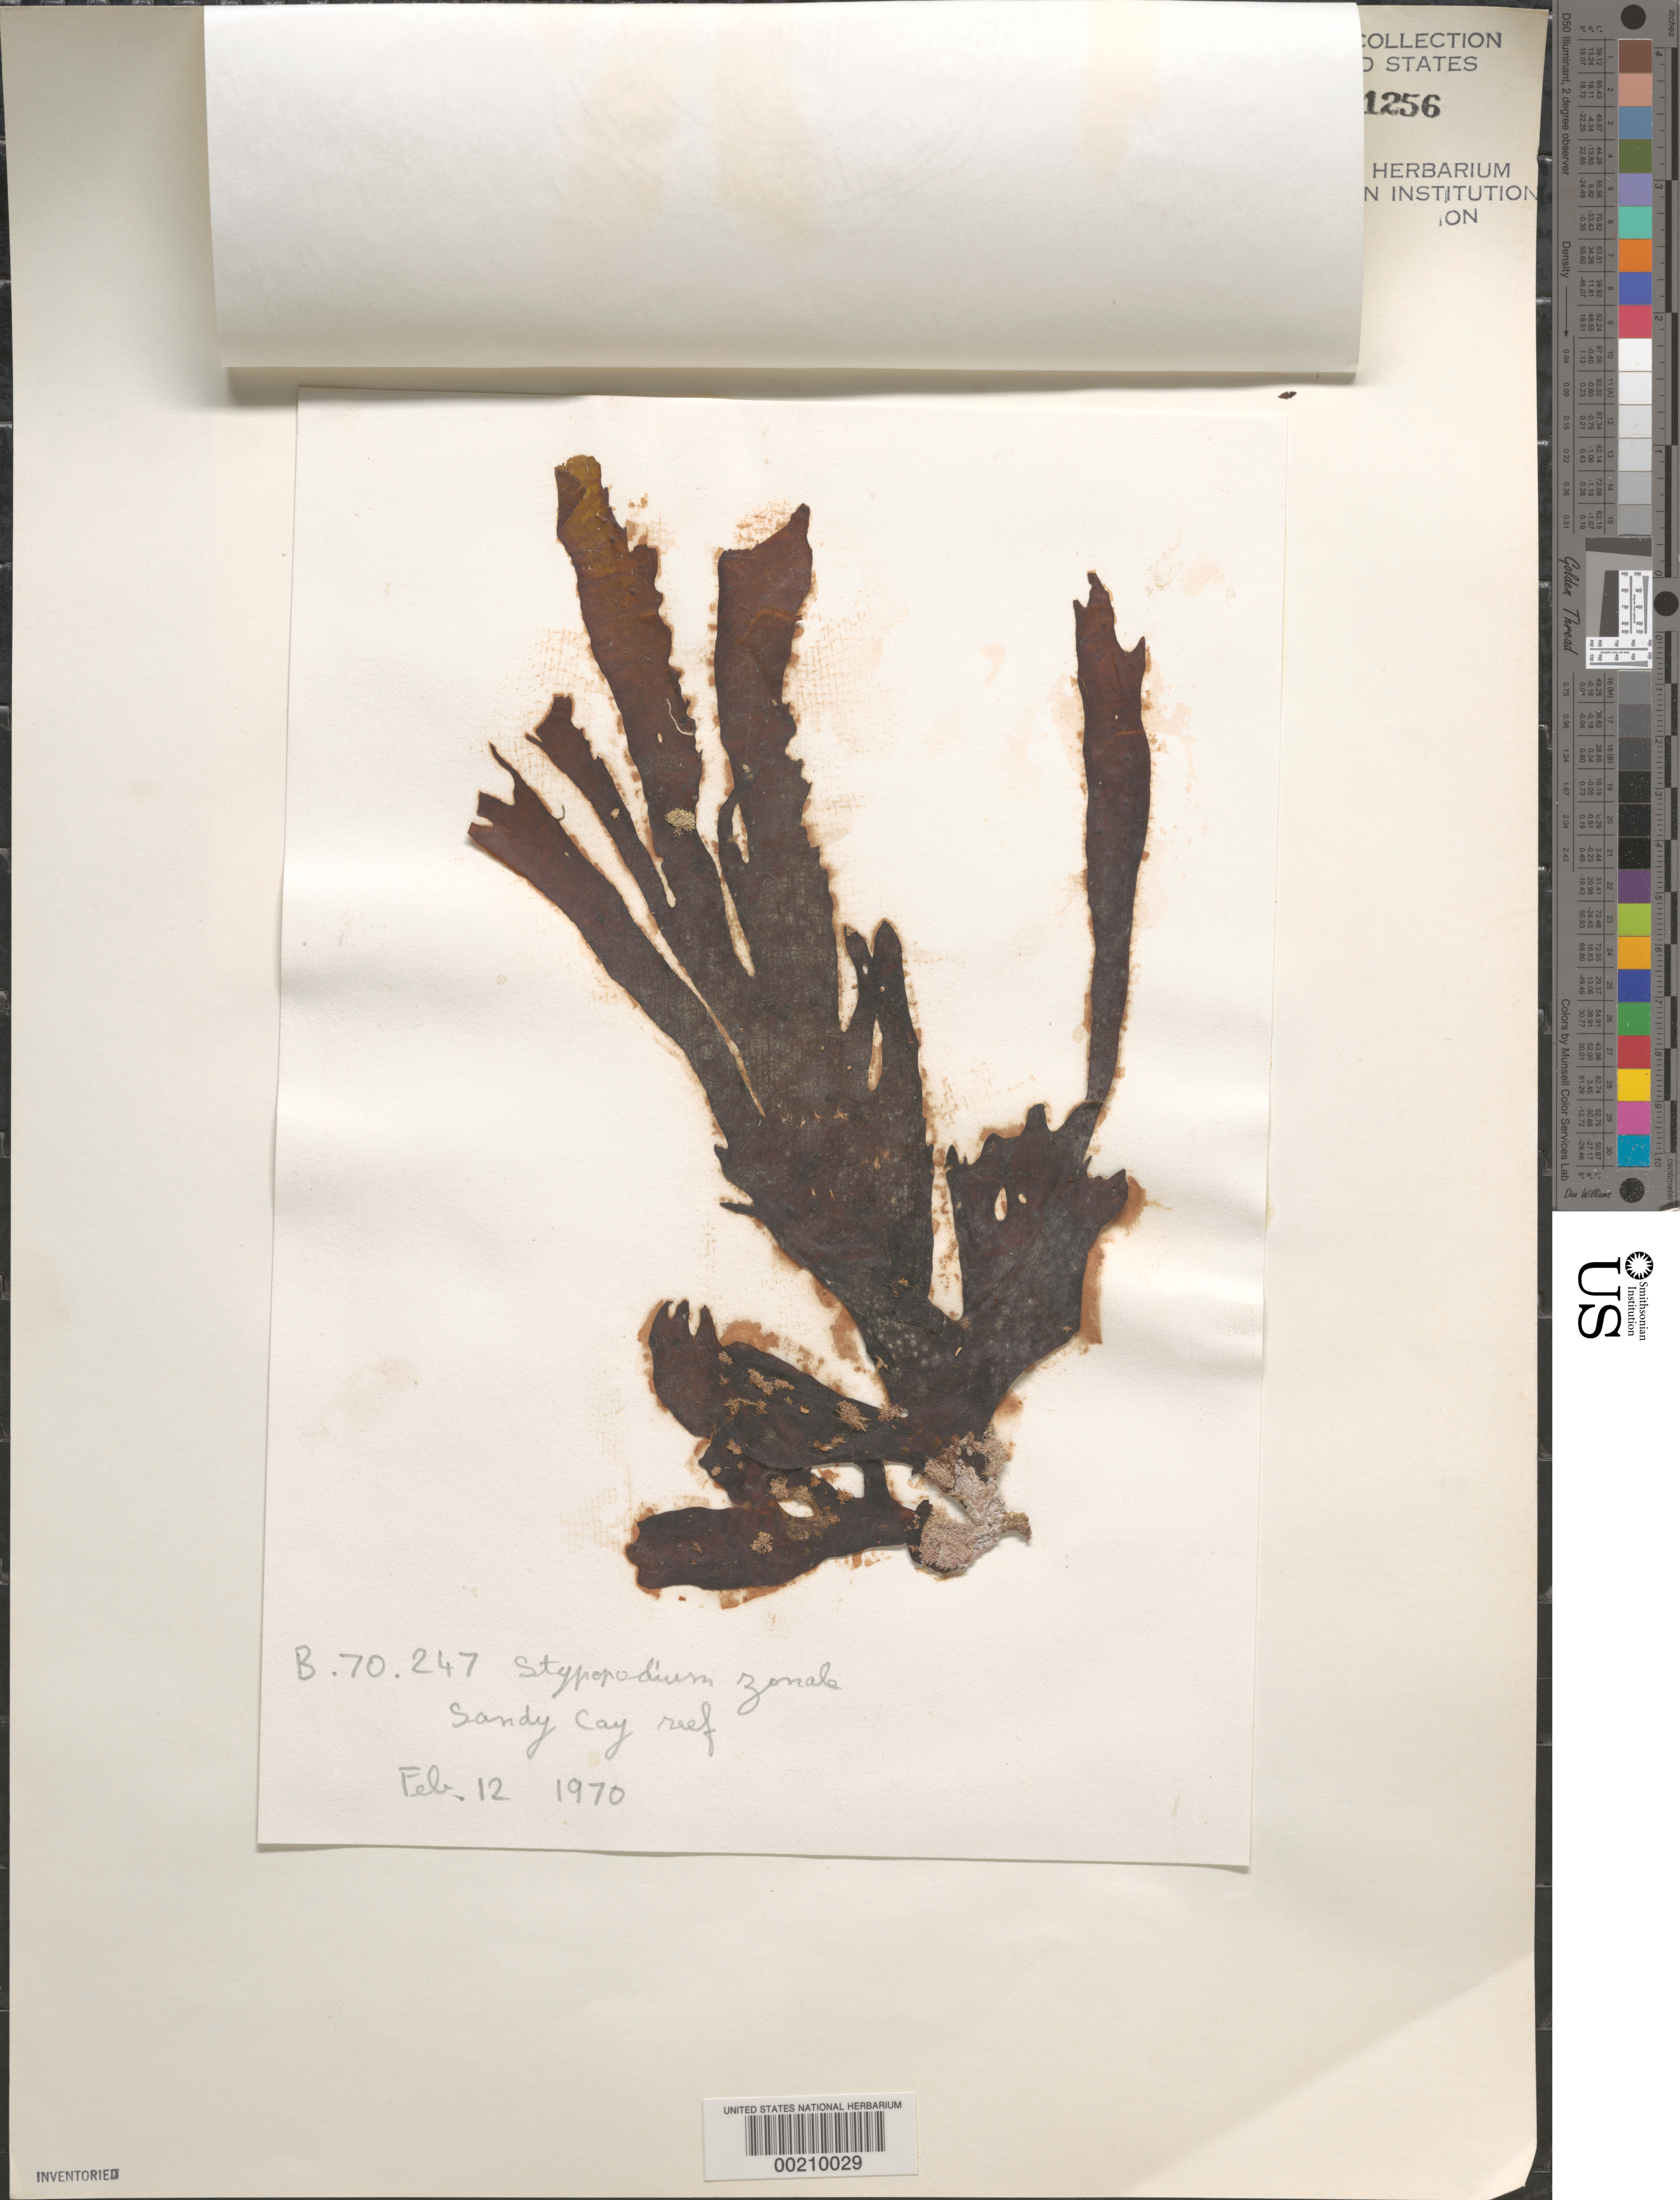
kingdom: Chromista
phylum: Ochrophyta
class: Phaeophyceae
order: Dictyotales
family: Dictyotaceae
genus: Stypopodium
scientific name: Stypopodium zonale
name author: (J.V.Lamouroux) Papenf.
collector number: B-70-247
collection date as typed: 12 Feb 1970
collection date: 1970-02-12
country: Bahamas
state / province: Abaco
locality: Sandy cay reef, great abaco island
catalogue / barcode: US 21256